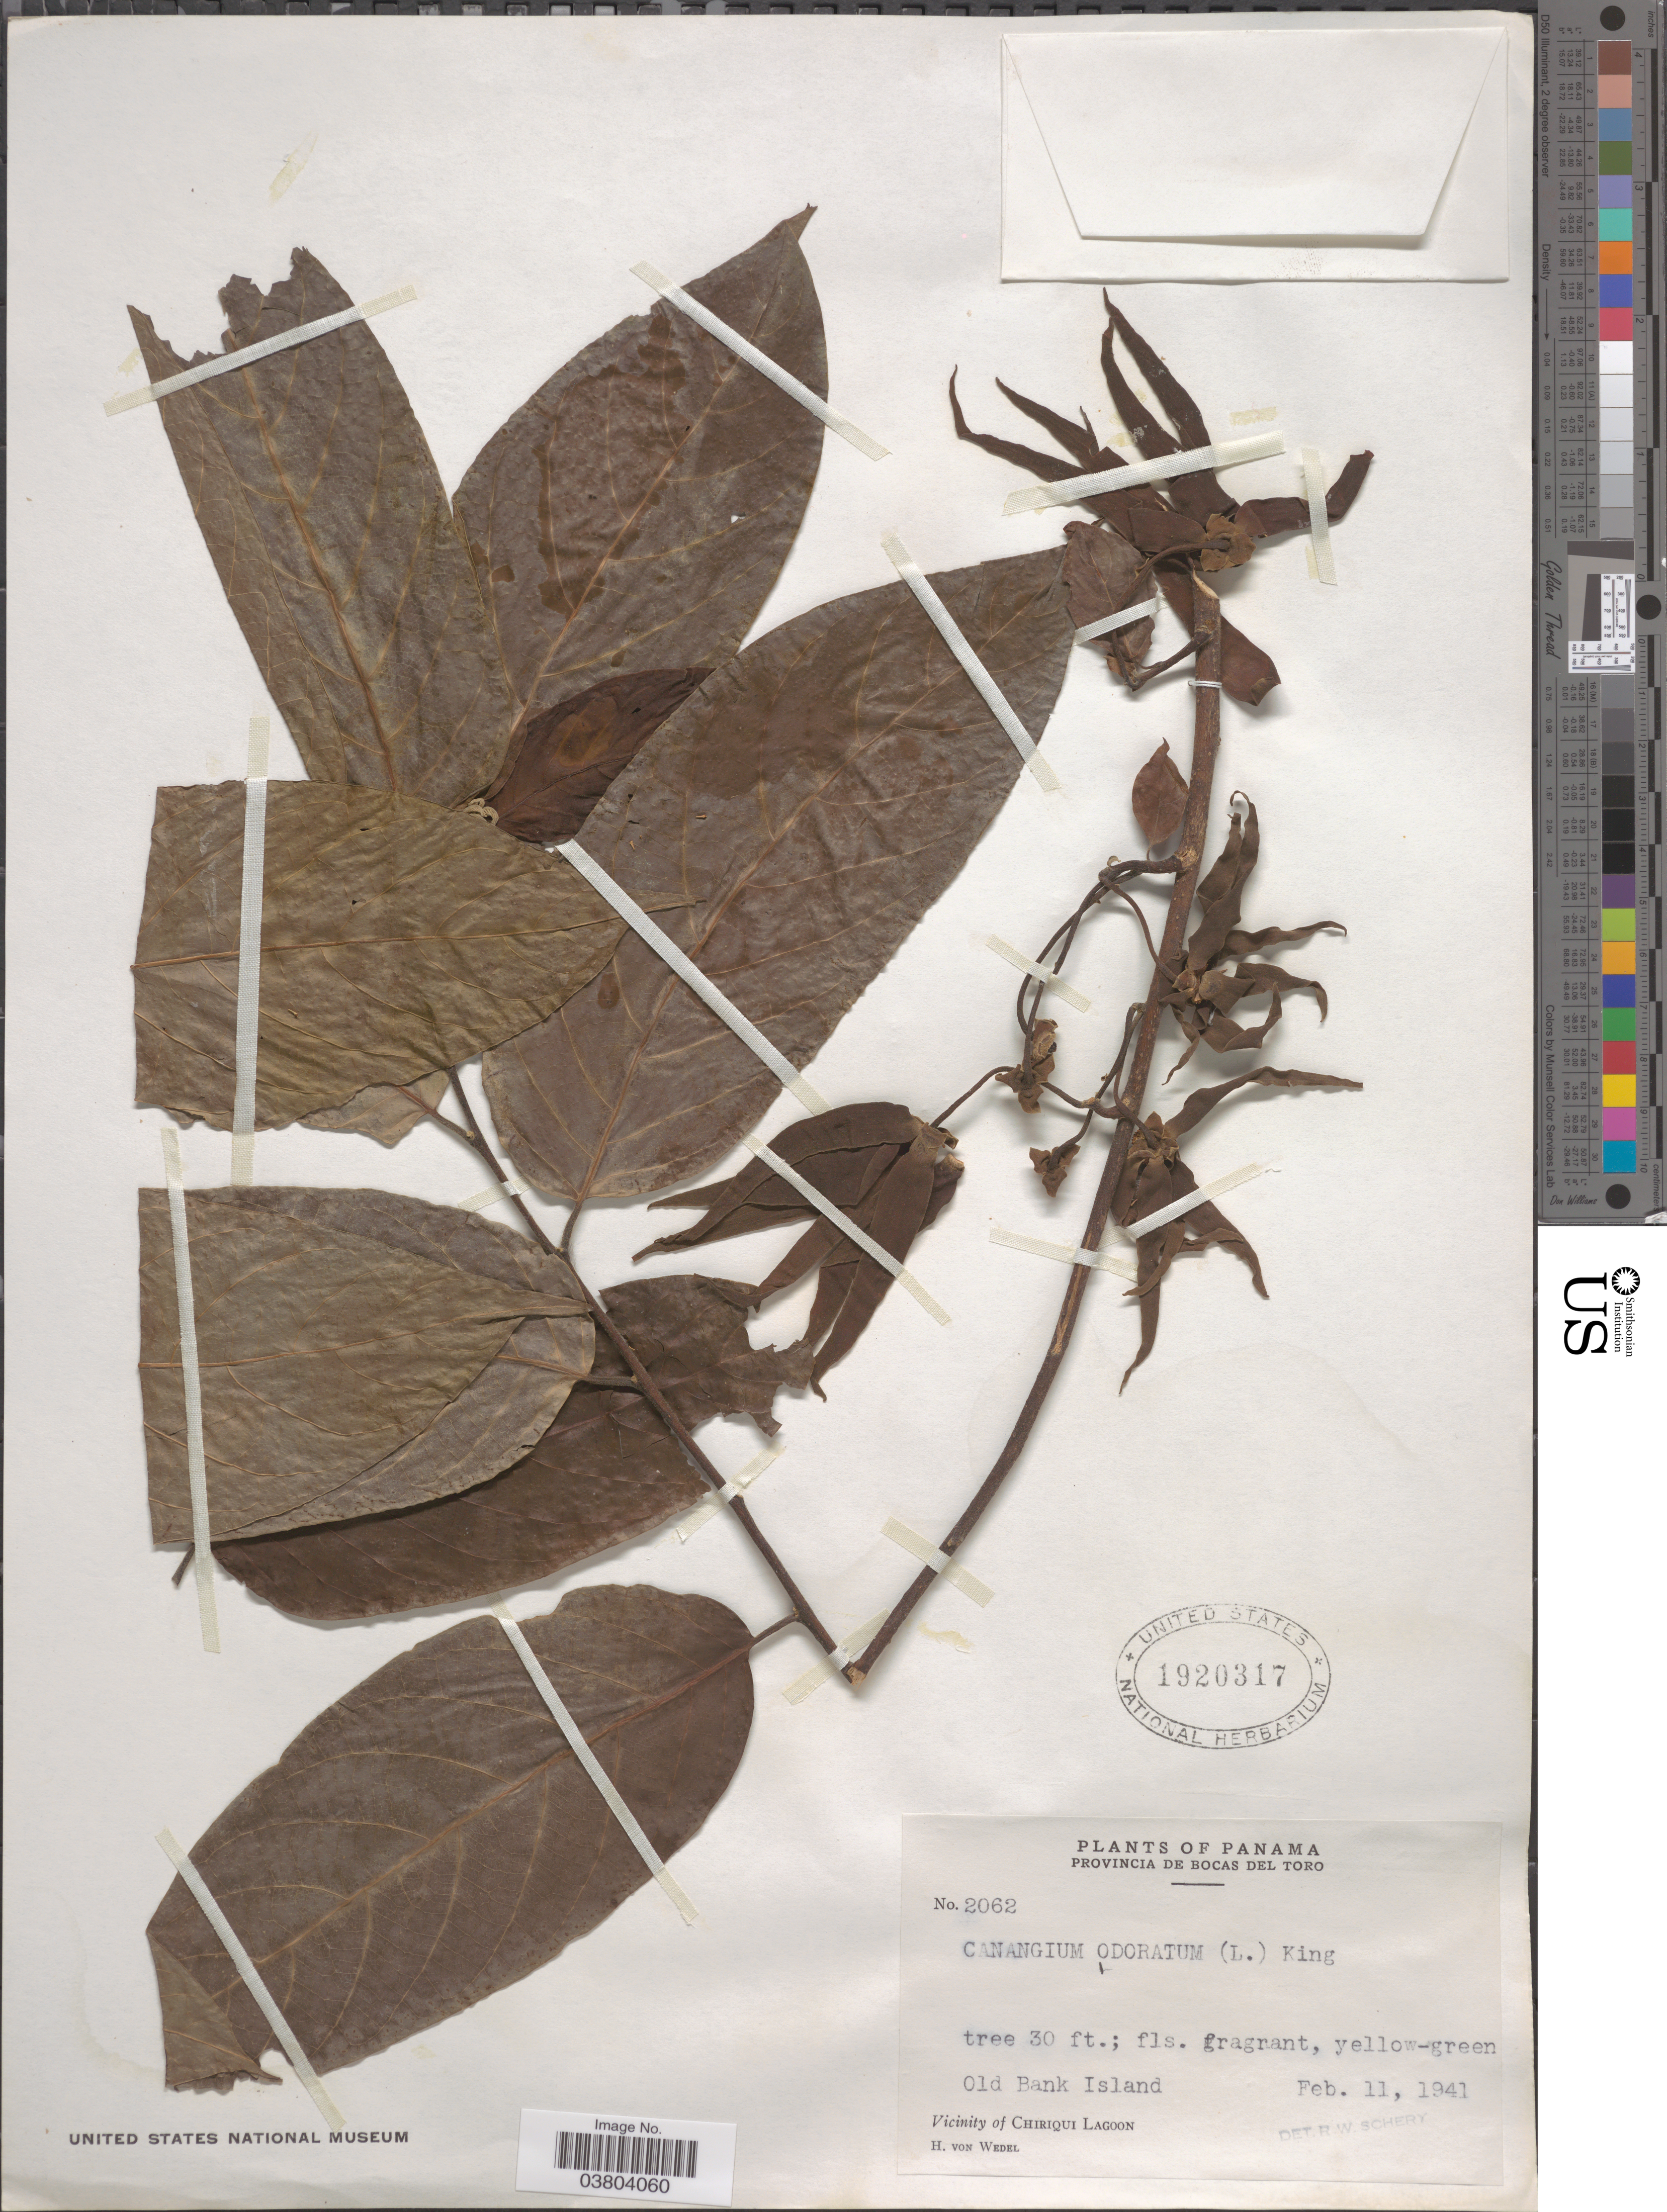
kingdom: Plantae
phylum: Tracheophyta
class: Magnoliopsida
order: Magnoliales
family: Annonaceae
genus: Cananga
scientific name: Cananga odorata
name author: (Lam.) Hook. f. & Thomson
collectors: H. von Wedel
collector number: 2062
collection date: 1941-02-11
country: Panama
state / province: Bocas del Toro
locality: Old Bank Island. Vicinity of Chiriqui Lagoon.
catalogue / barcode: US 1920317